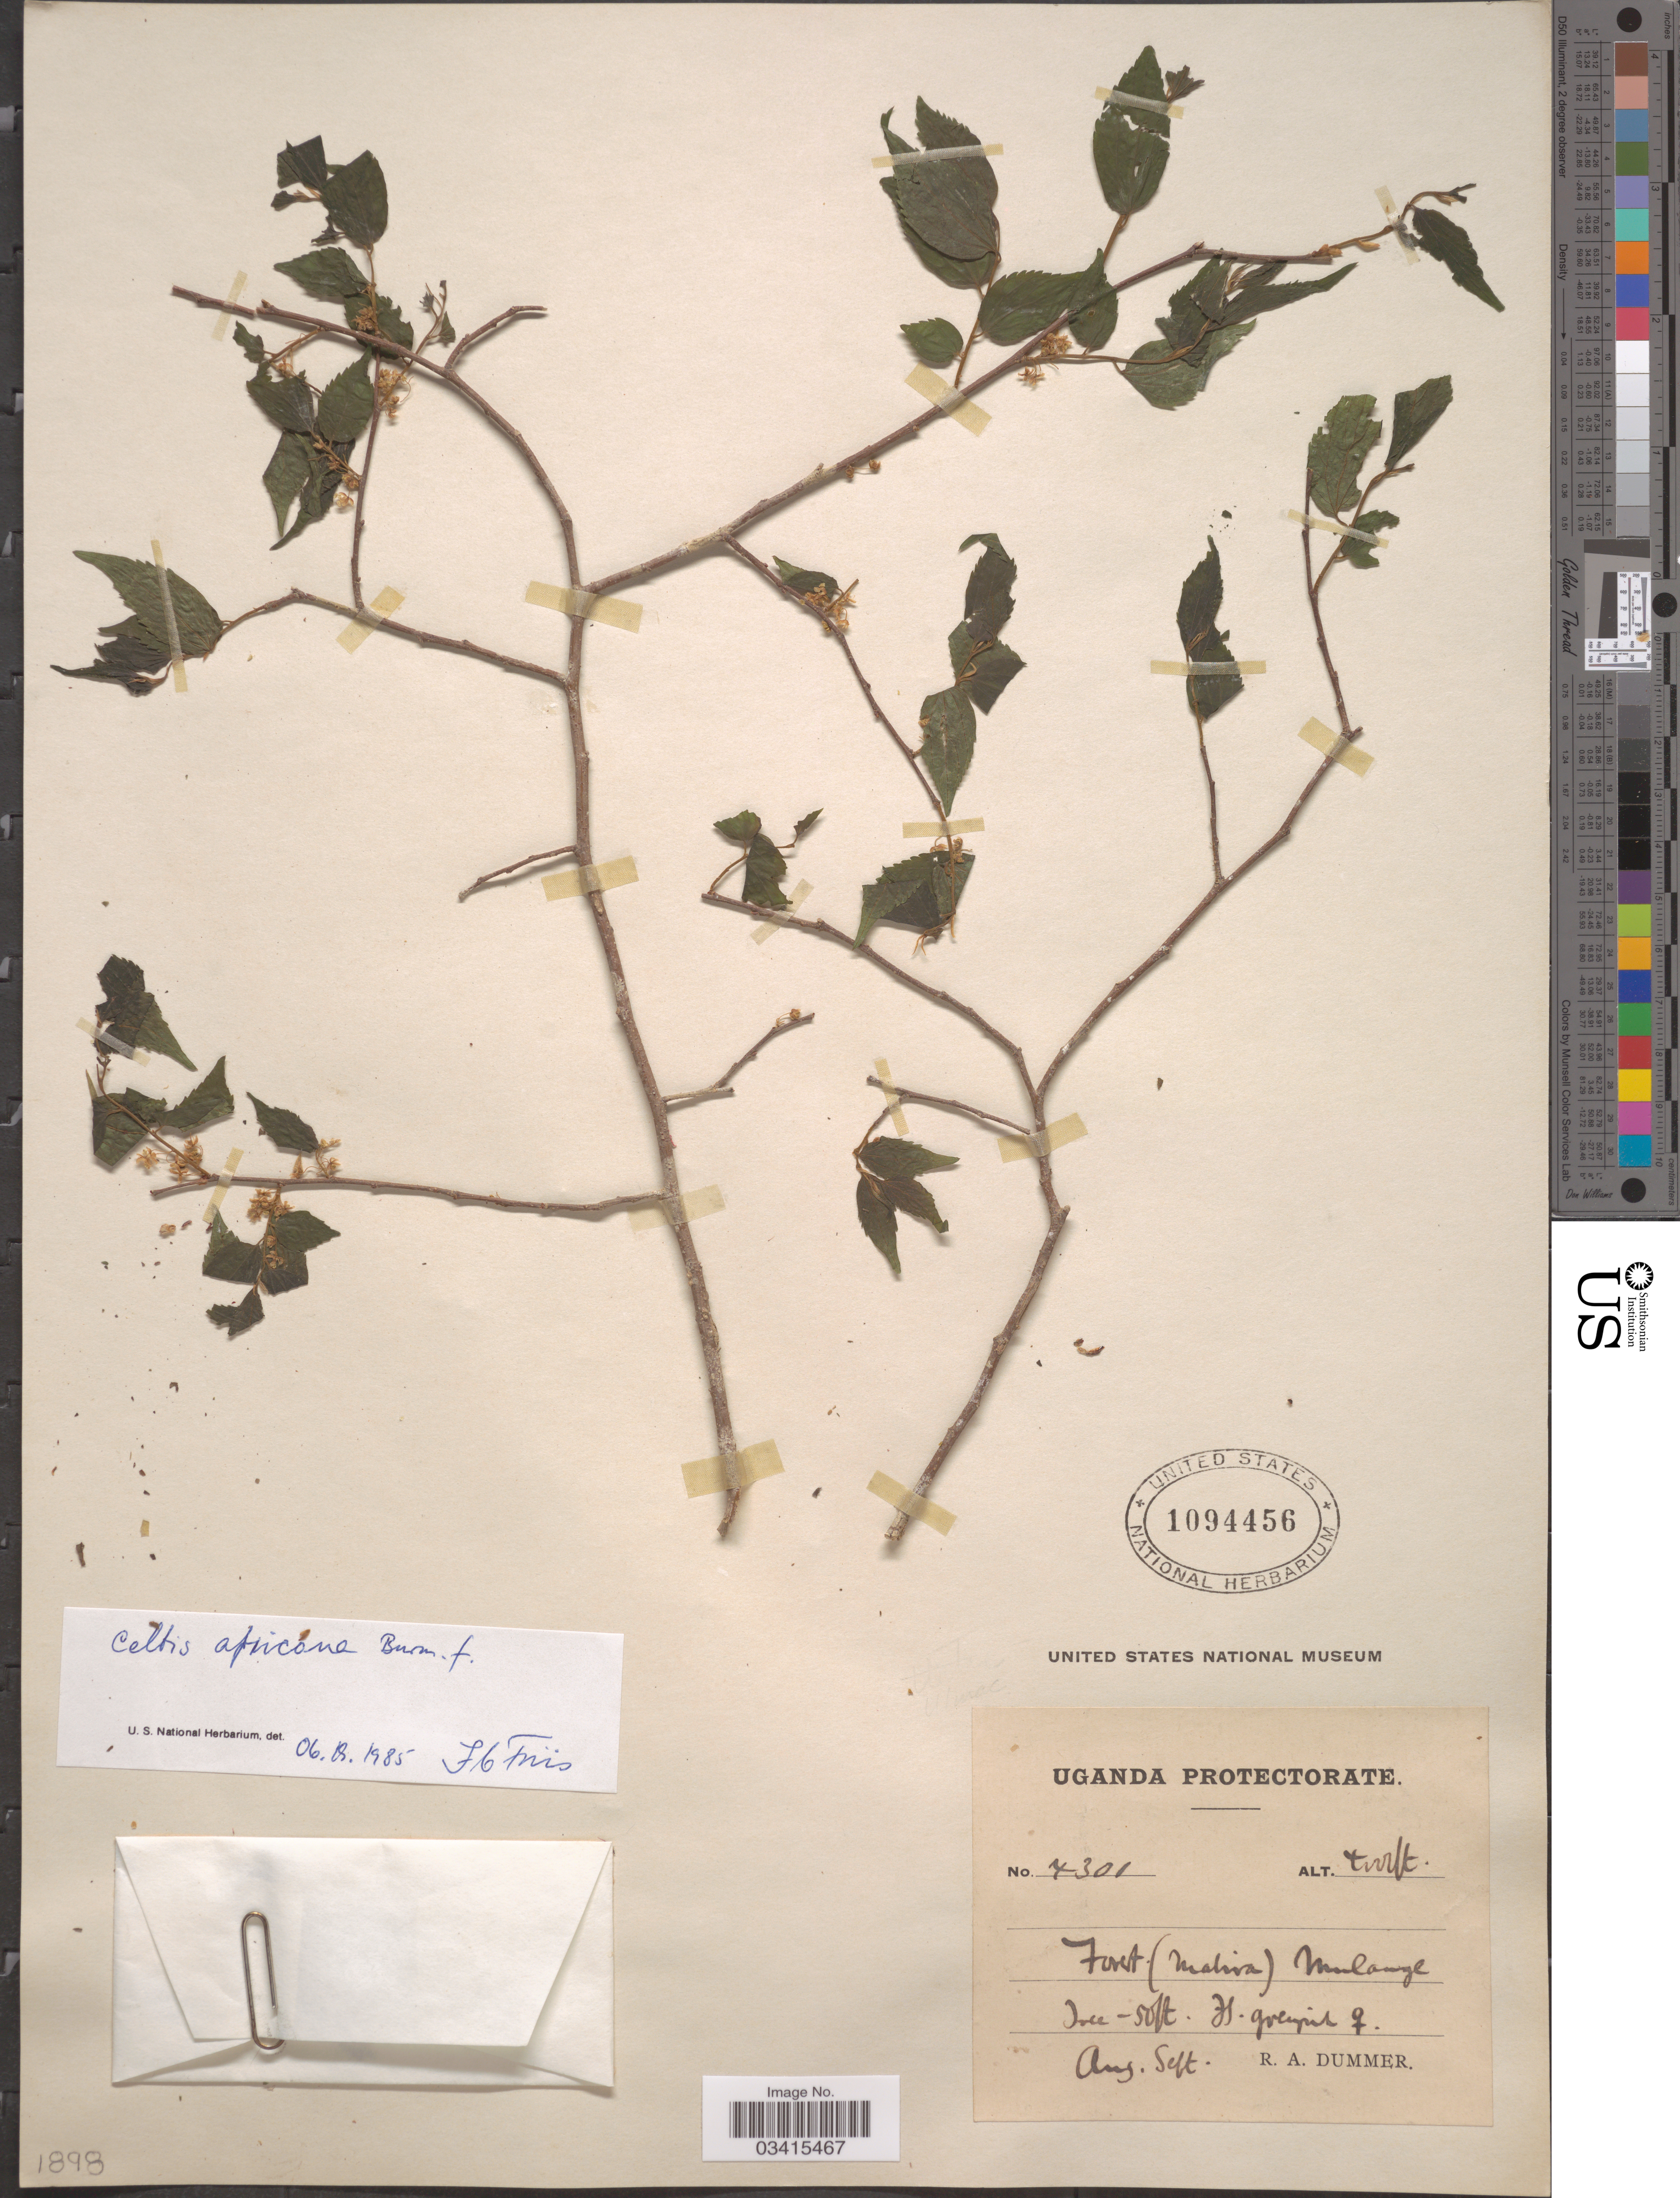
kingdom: Plantae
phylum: Tracheophyta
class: Magnoliopsida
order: Rosales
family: Cannabaceae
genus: Celtis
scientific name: Celtis africana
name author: Burm. f.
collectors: R. Dümmer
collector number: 4301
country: Uganda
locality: Uganda Protectorate. Forest (Mabira). Mulange.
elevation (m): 1219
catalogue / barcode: US 1094456